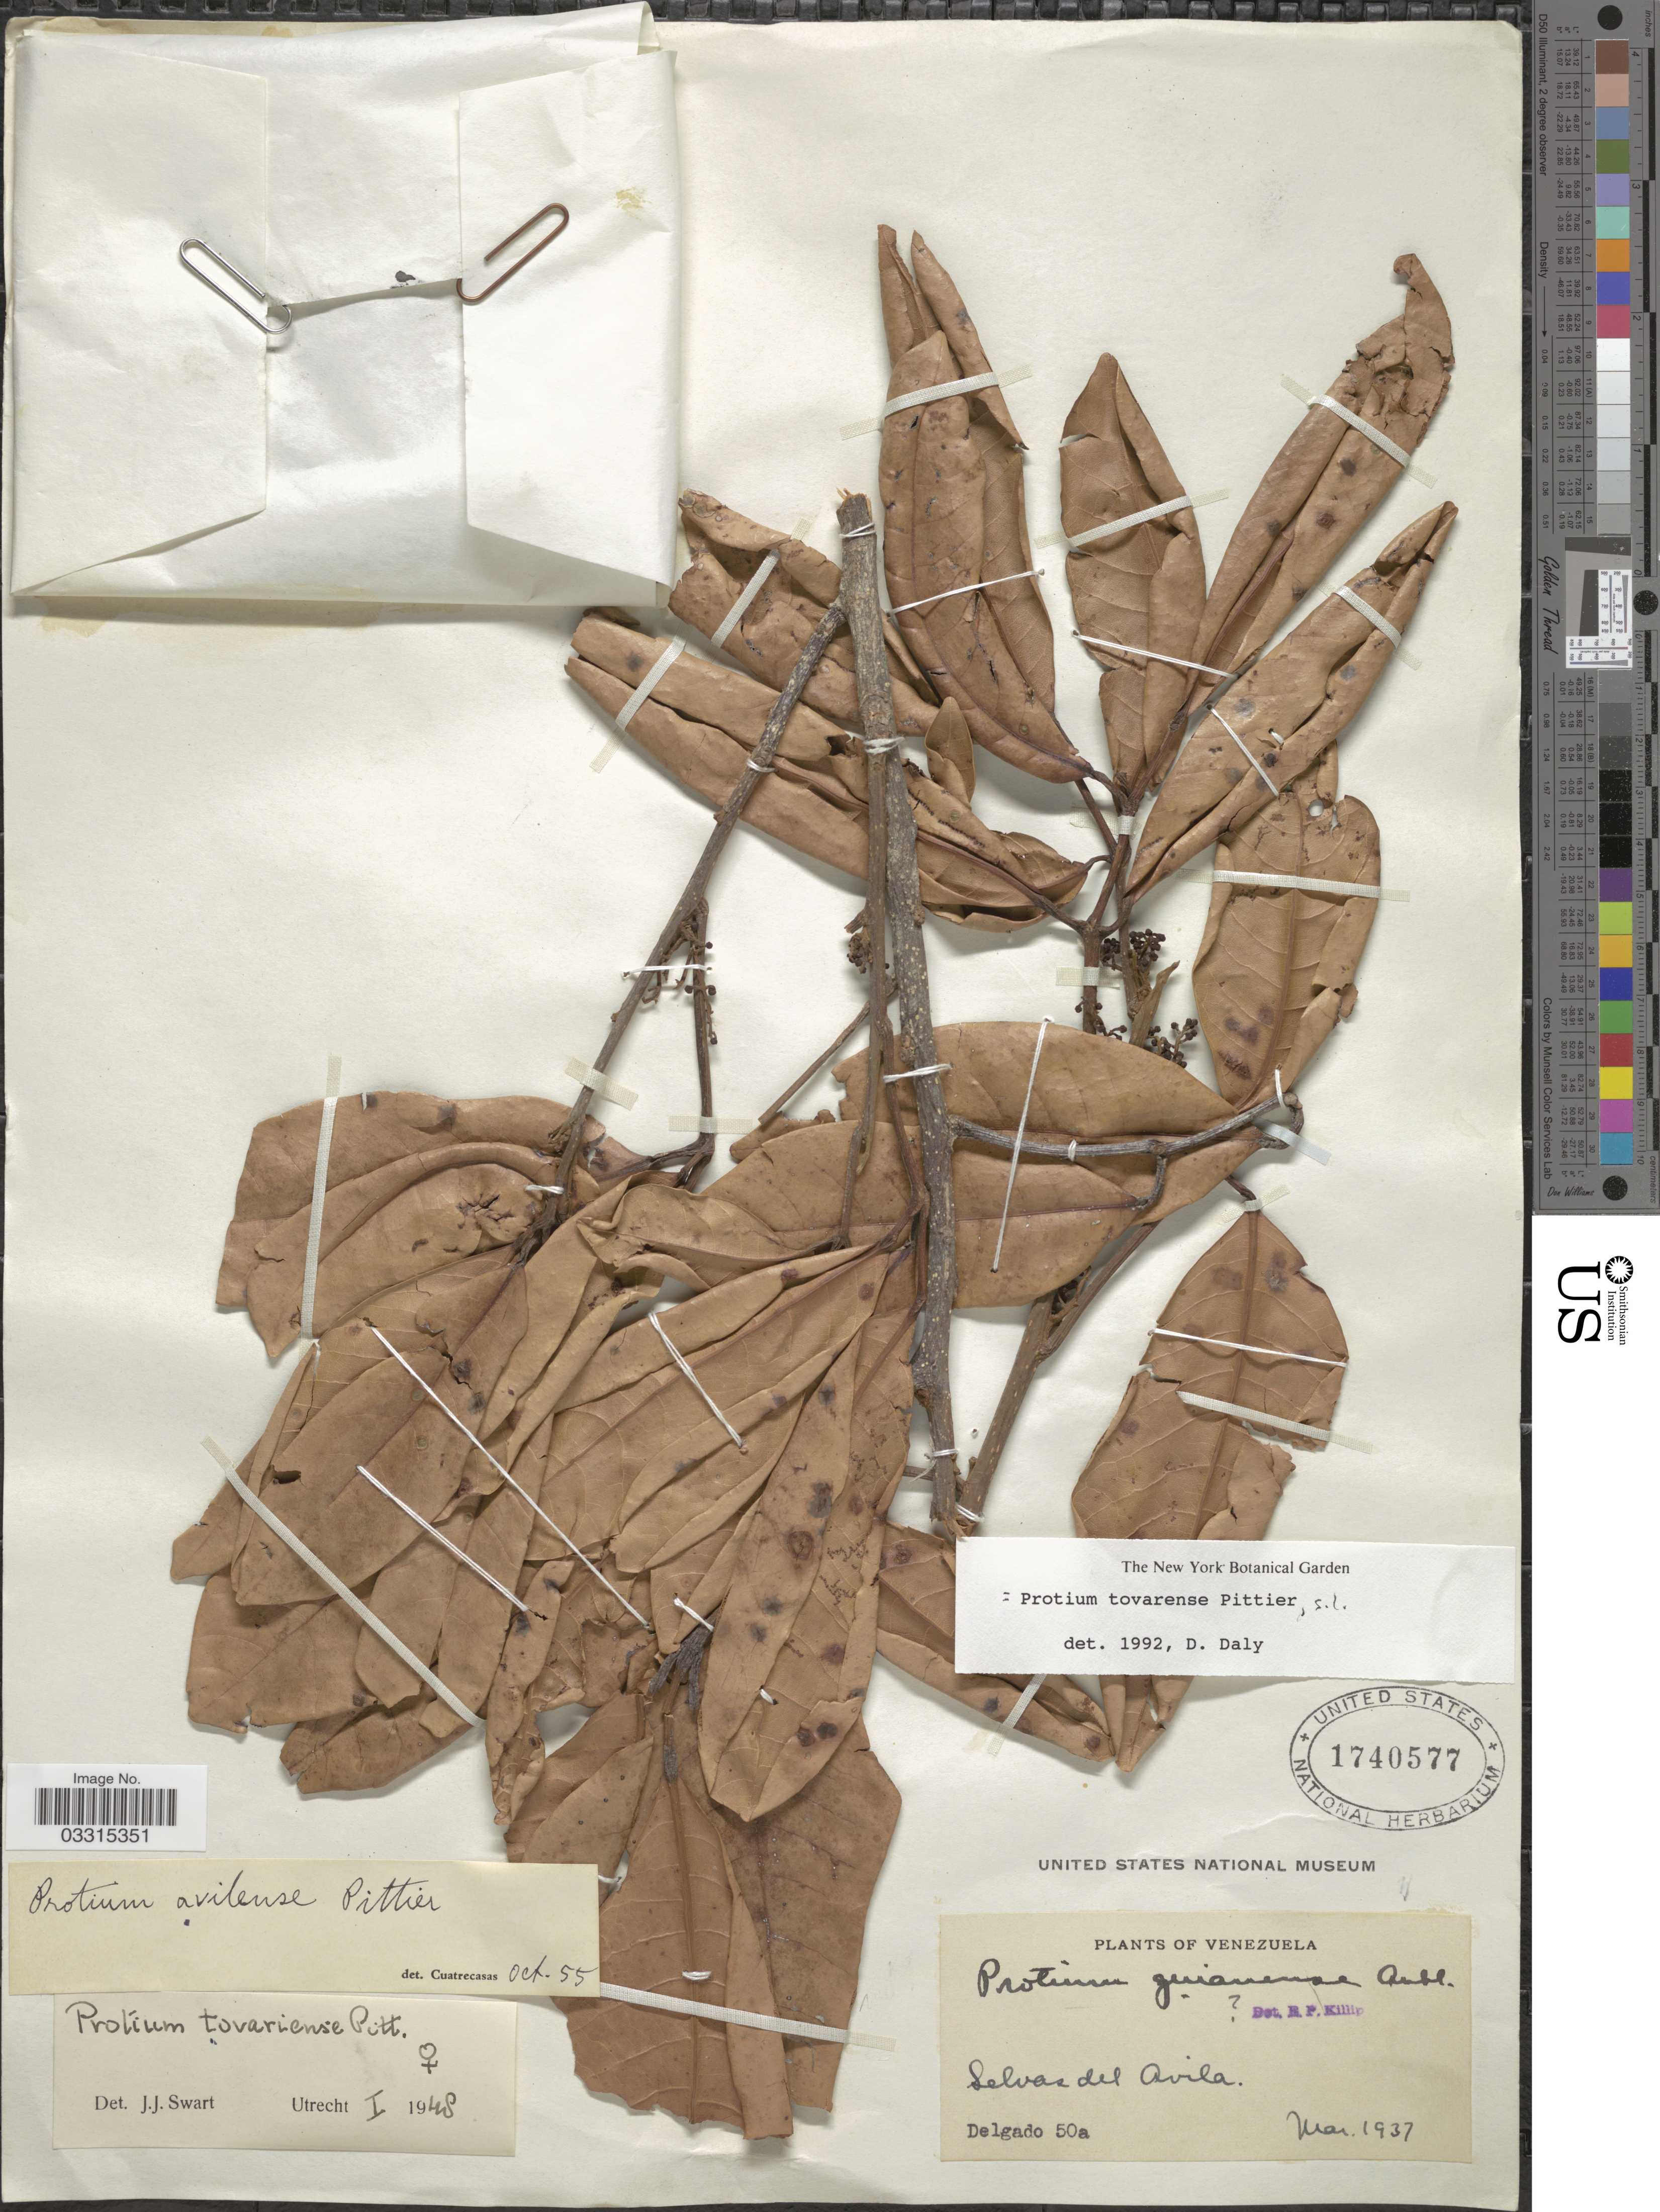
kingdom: Plantae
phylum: Tracheophyta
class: Magnoliopsida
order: Sapindales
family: Burseraceae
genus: Protium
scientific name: Protium tovarense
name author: Pittier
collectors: Delgado, --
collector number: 50a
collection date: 1937-03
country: Venezuela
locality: Selvas del Avila.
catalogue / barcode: US 1740577